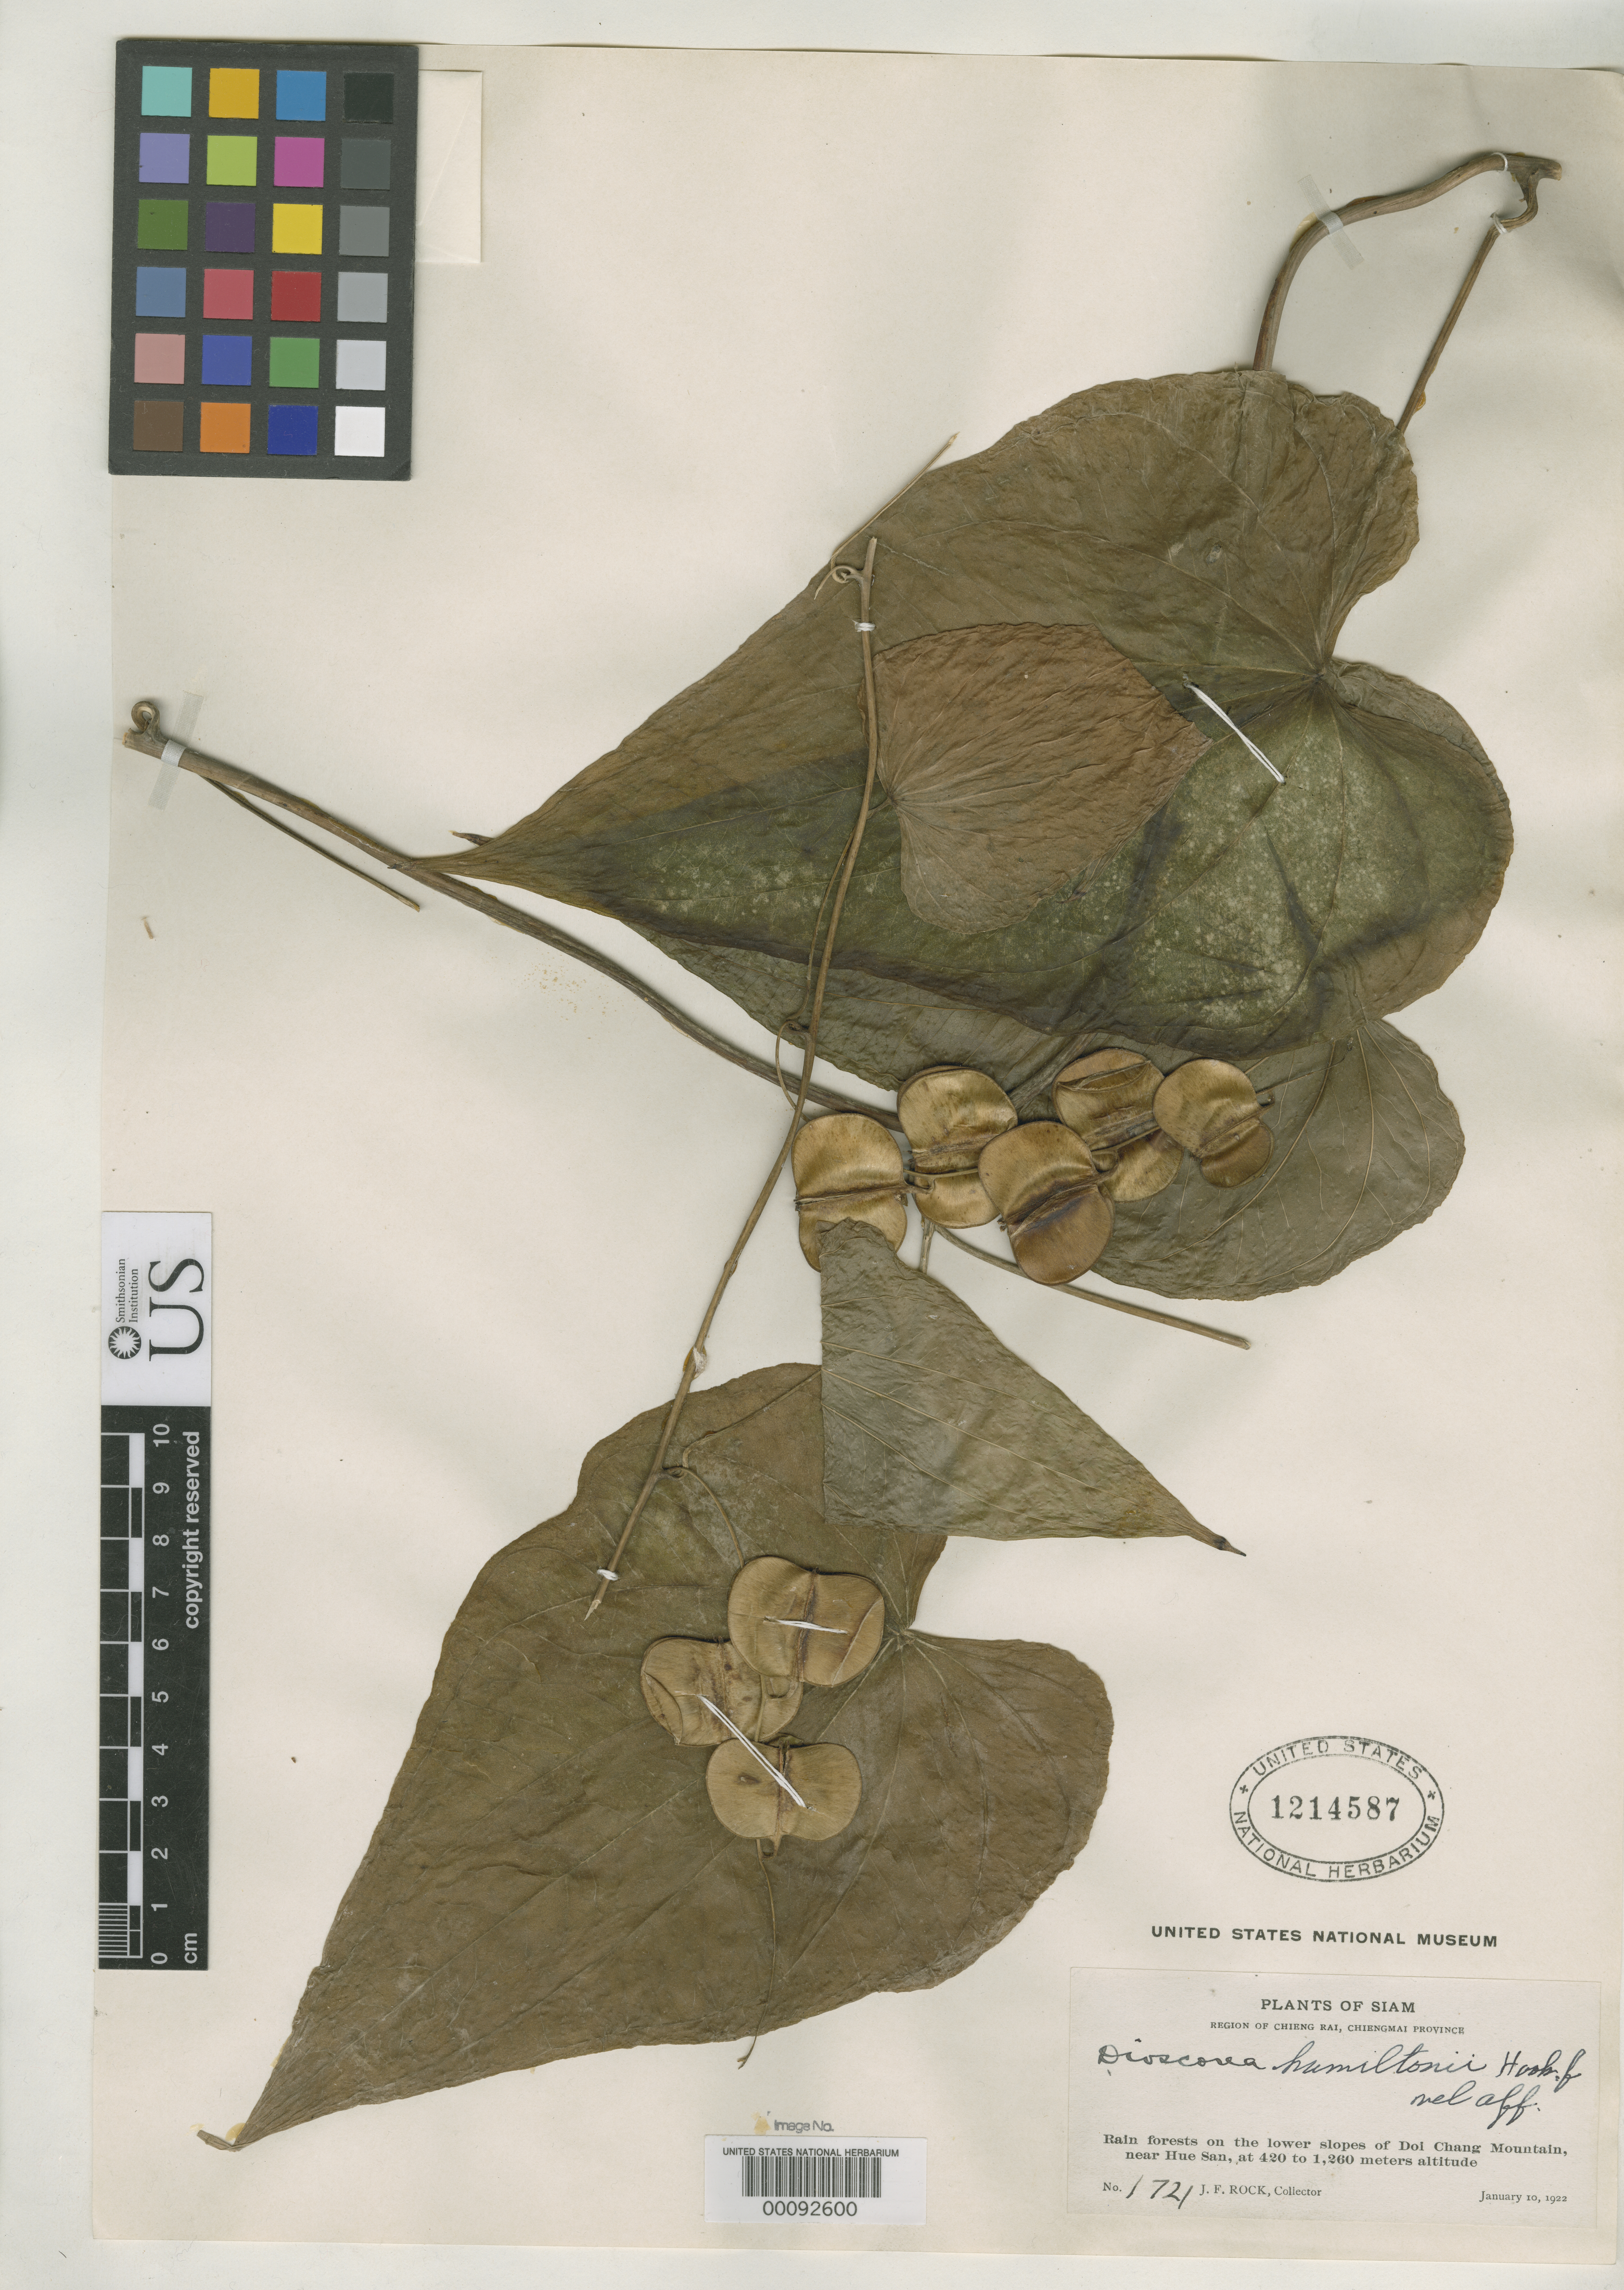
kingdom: Plantae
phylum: Tracheophyta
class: Liliopsida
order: Dioscoreales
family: Dioscoreaceae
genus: Dioscorea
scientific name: Dioscorea rockii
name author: Prain & Burkill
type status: Isotype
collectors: J. F. Rock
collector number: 1721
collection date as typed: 10 Jan 1922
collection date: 1922-01-10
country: Thailand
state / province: Chiang Mai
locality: Chieng Rai.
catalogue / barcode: US 1214587